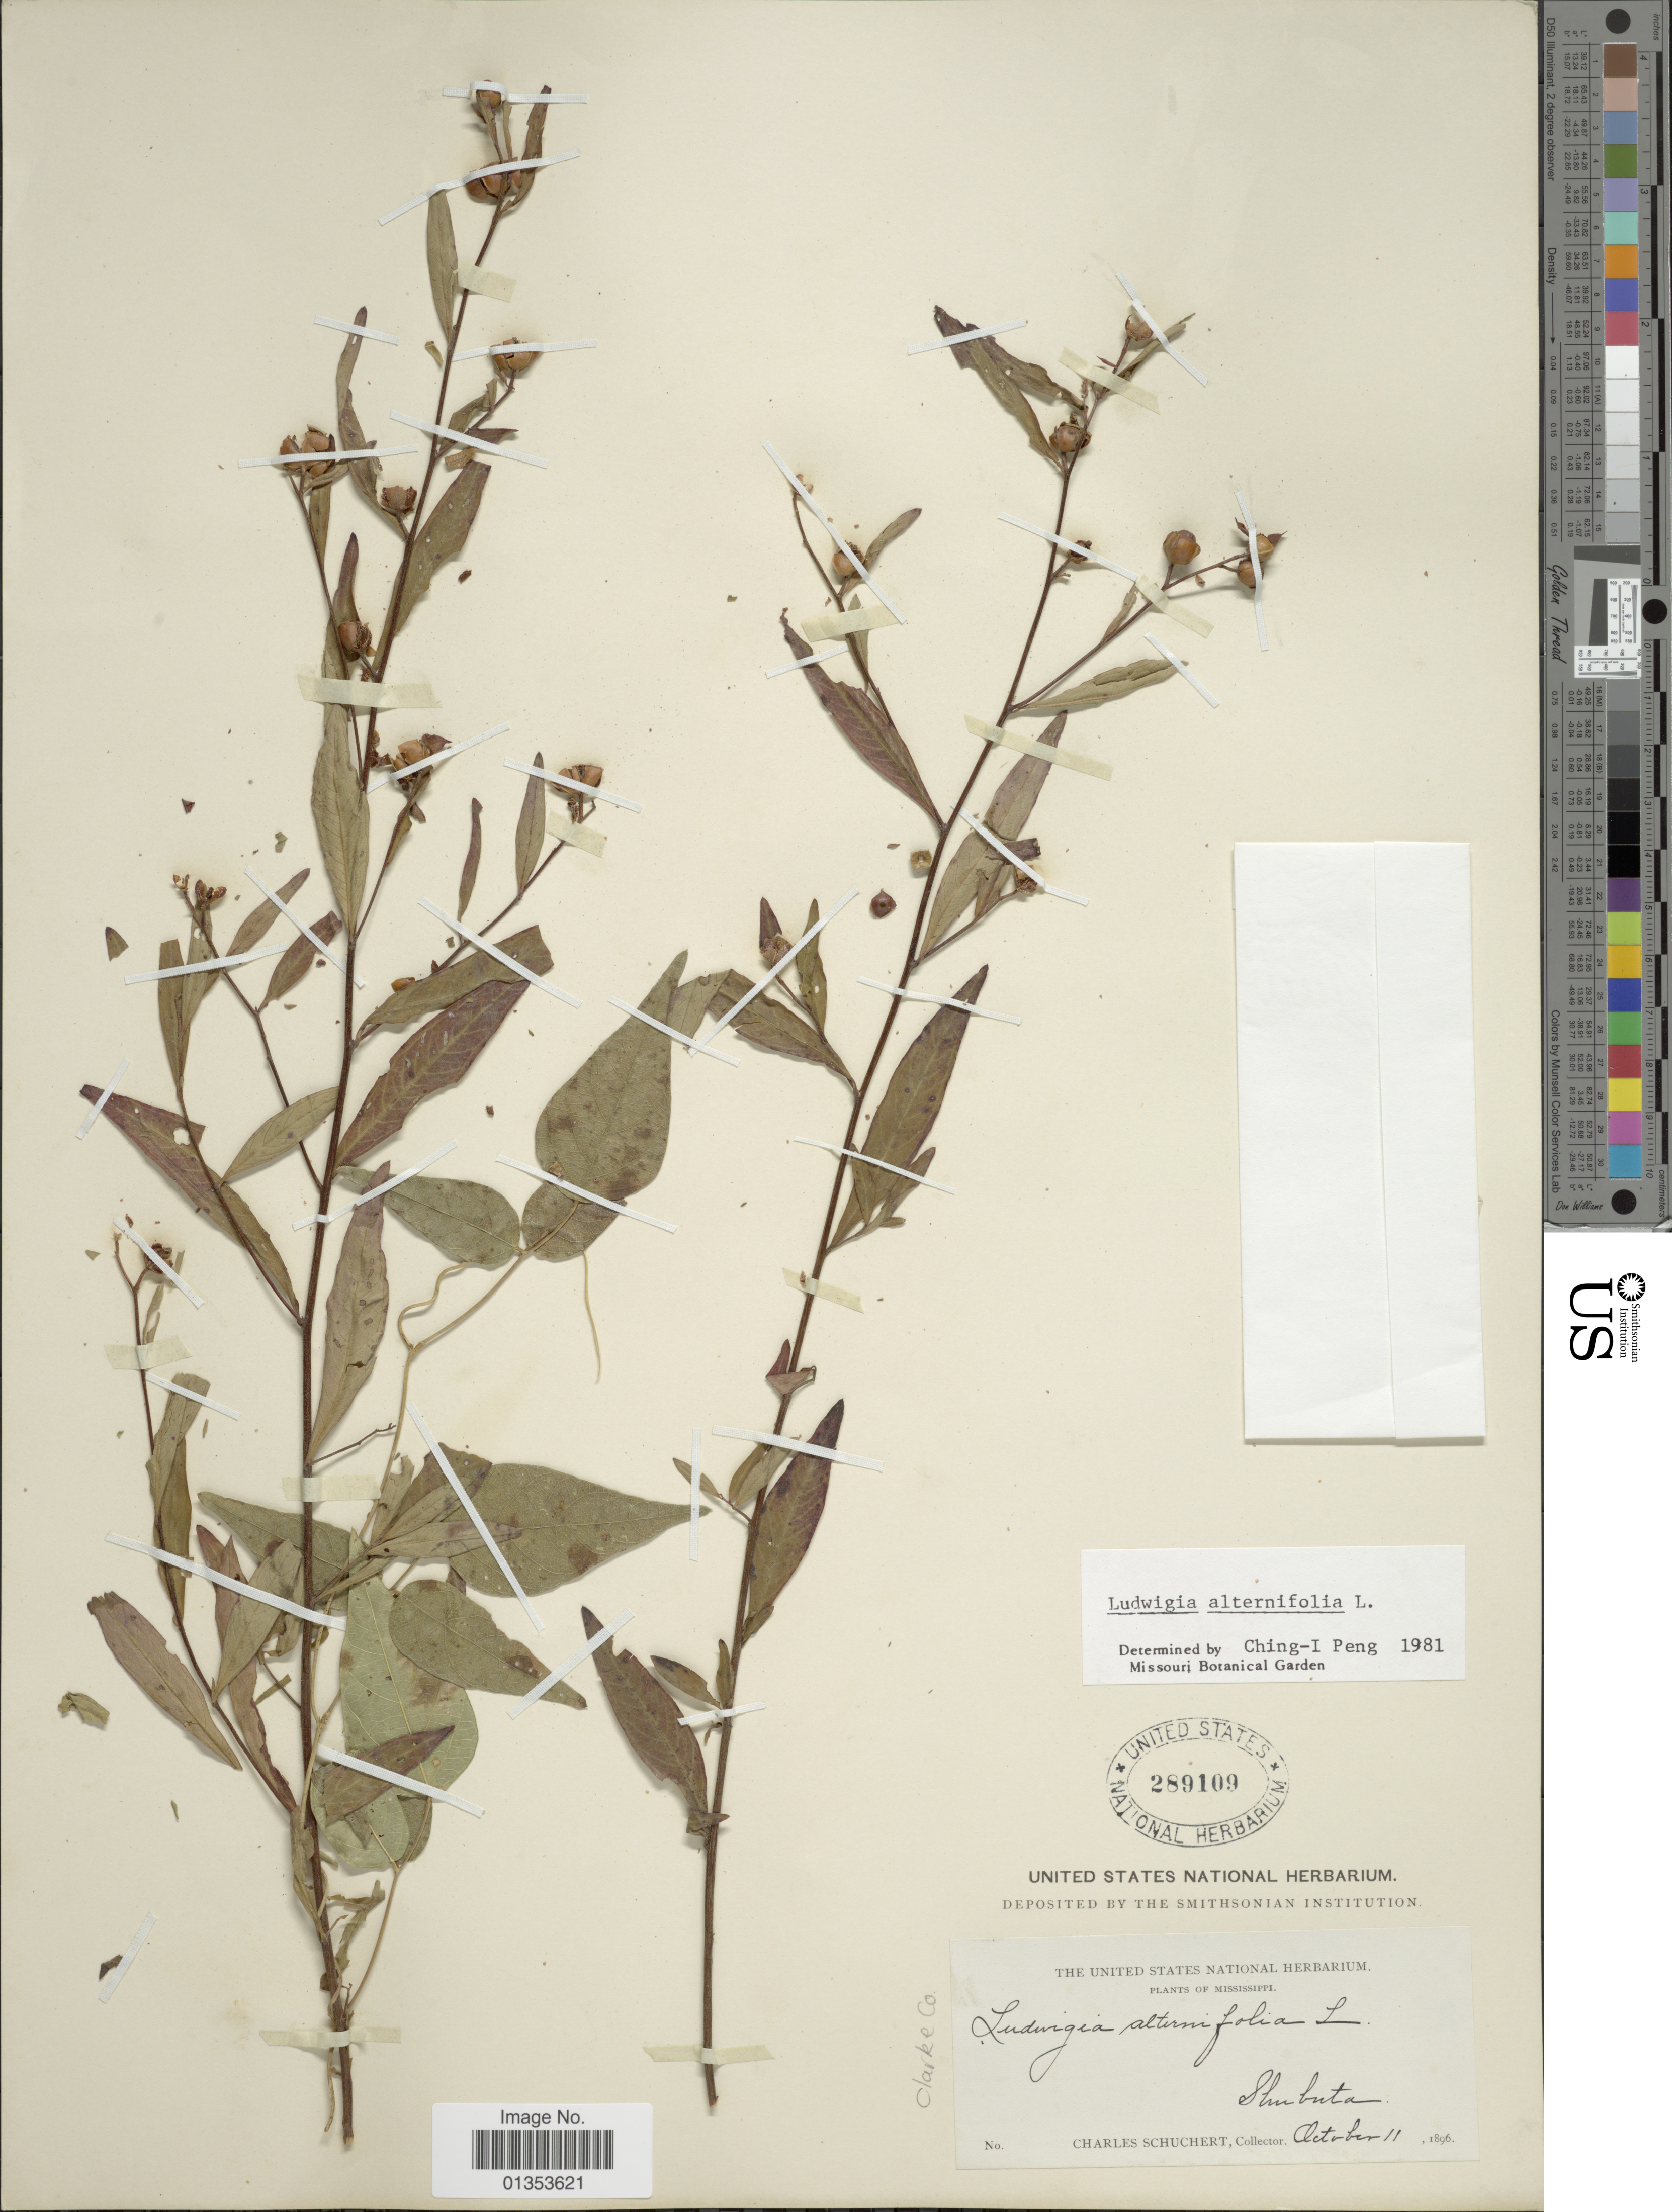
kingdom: Plantae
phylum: Tracheophyta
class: Magnoliopsida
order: Myrtales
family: Onagraceae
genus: Ludwigia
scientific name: Ludwigia alternifolia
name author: L.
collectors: C. Schuchert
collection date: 1896-10-11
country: United States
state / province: Mississippi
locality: Shubuta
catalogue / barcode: US 289109